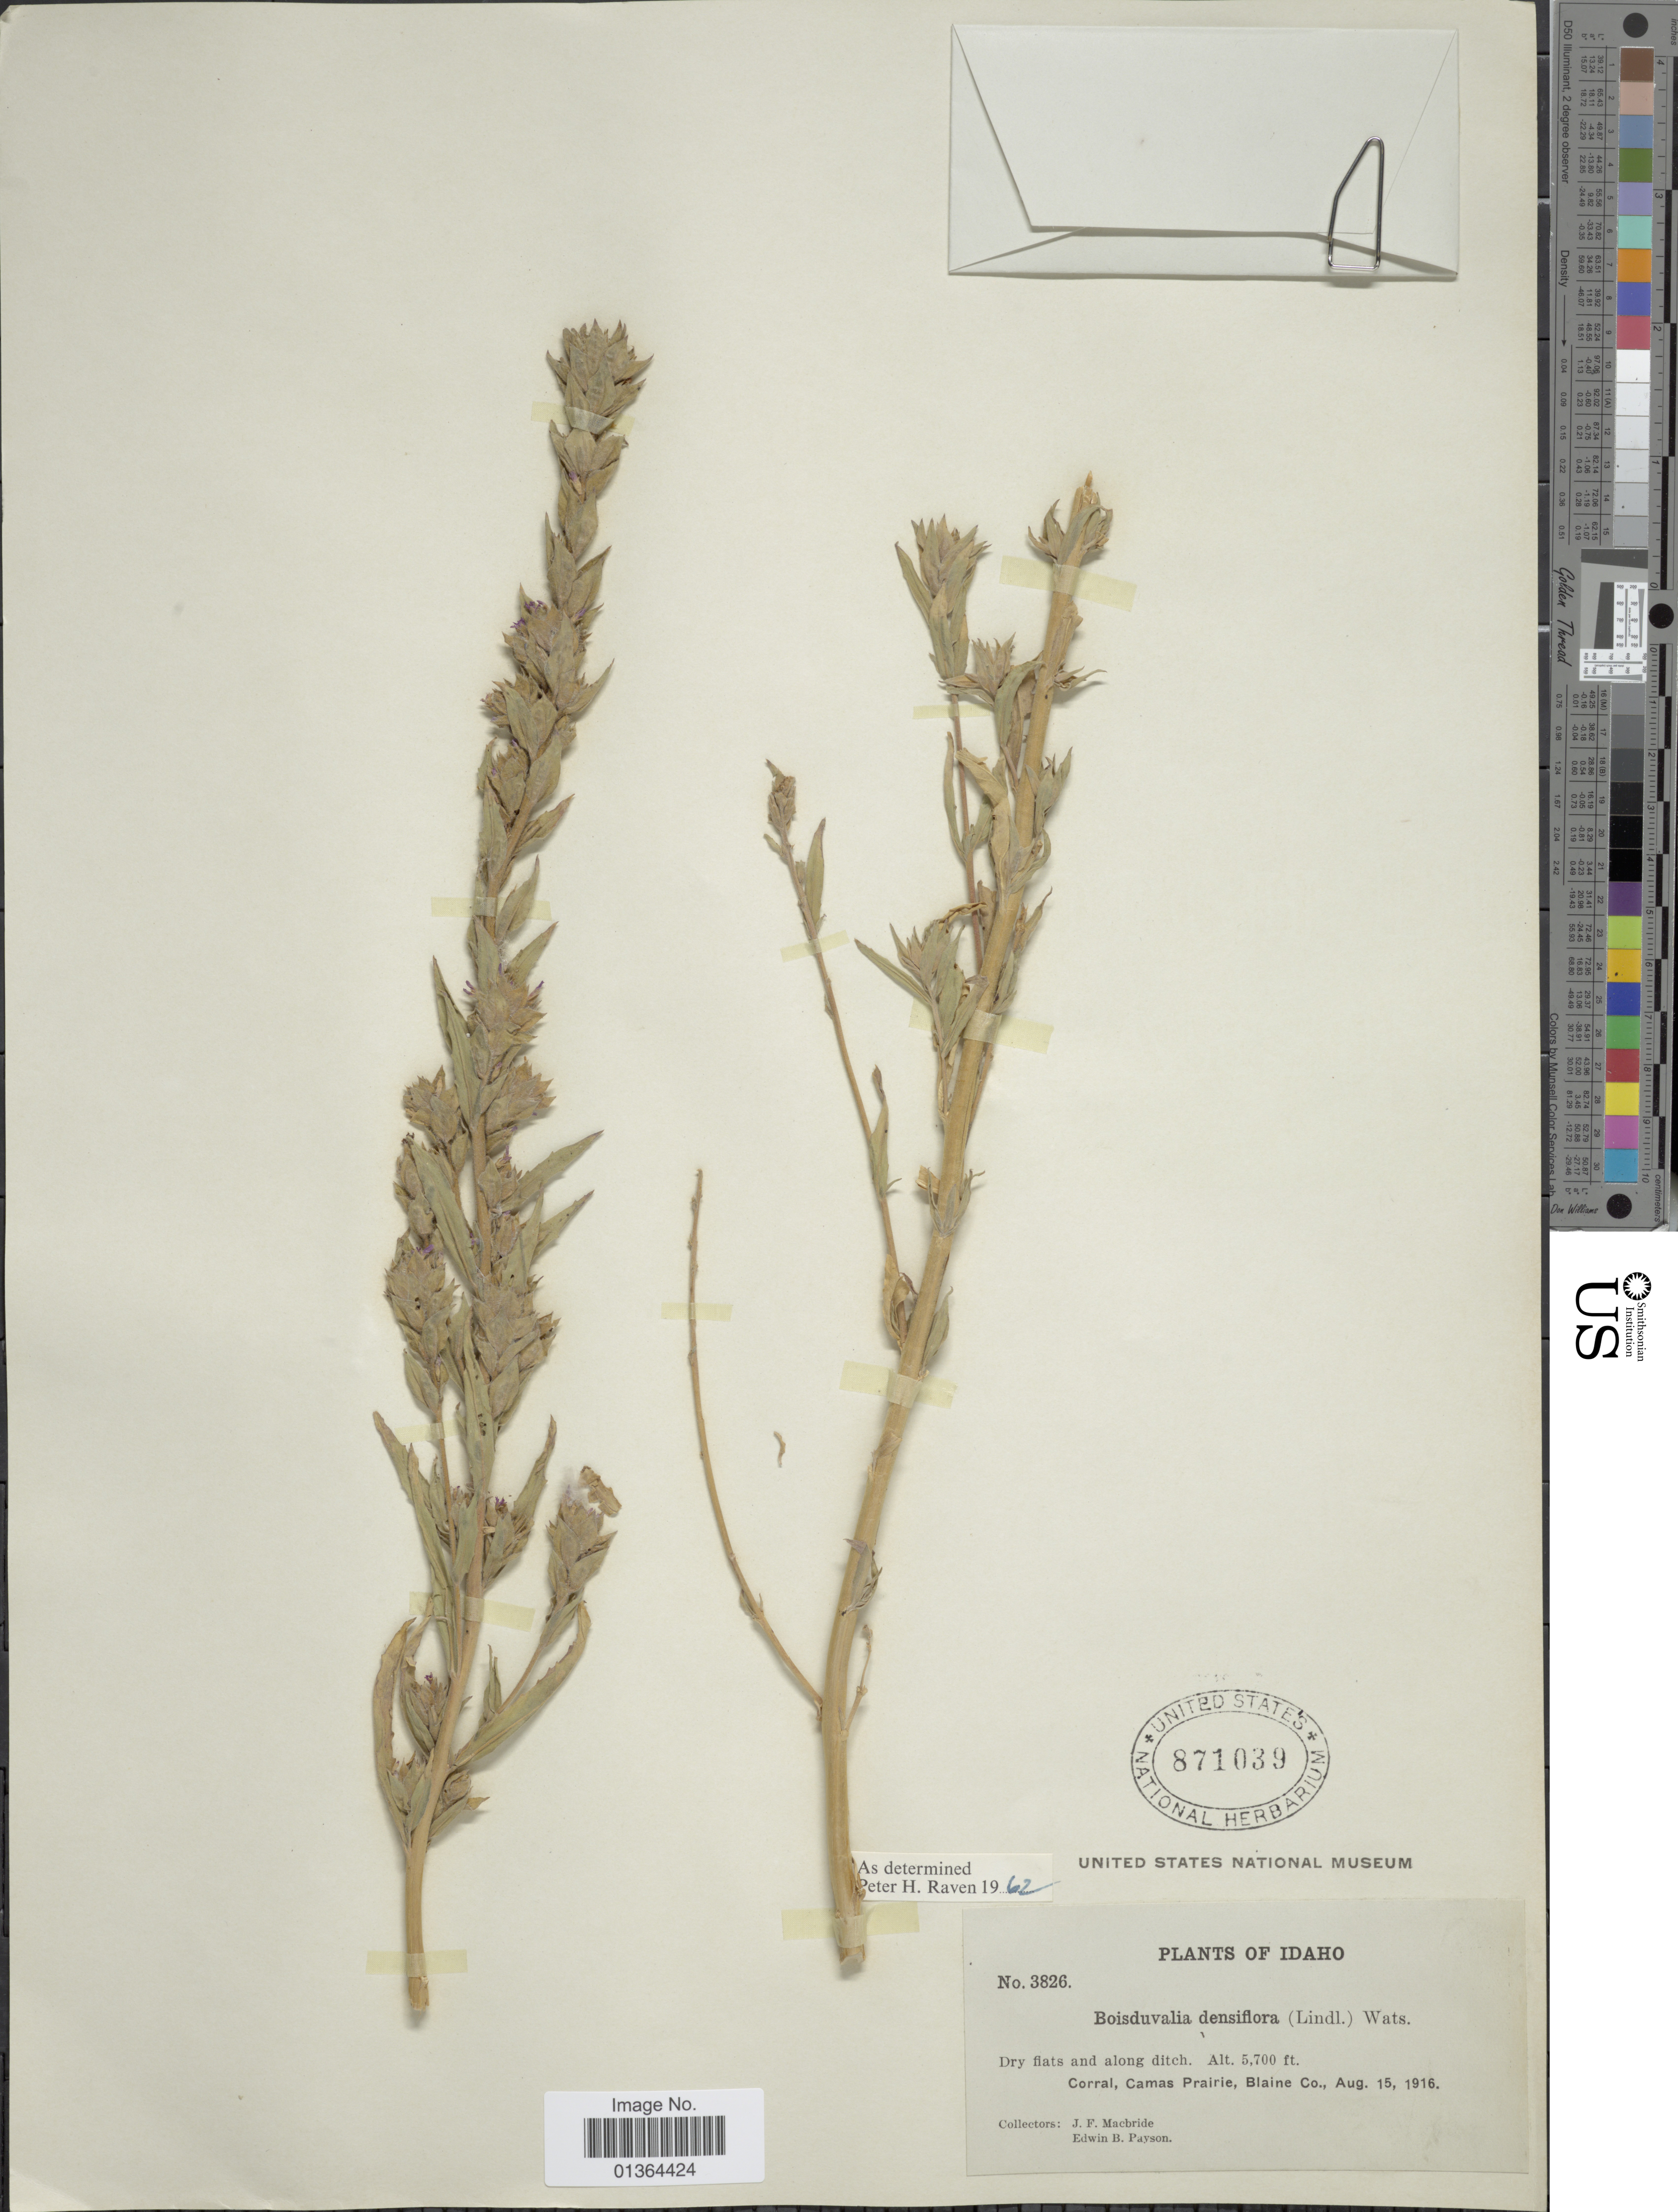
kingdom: Plantae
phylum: Tracheophyta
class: Magnoliopsida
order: Myrtales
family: Onagraceae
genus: Epilobium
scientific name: Epilobium densiflorum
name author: (Lindl.) Hoch & P.H. Raven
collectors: J. F. Macbride & E. B. Payson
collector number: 3826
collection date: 1916-08-15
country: United States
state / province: Idaho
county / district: Blaine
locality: Corral, Camas Prairie.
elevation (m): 1737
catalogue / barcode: US 871039